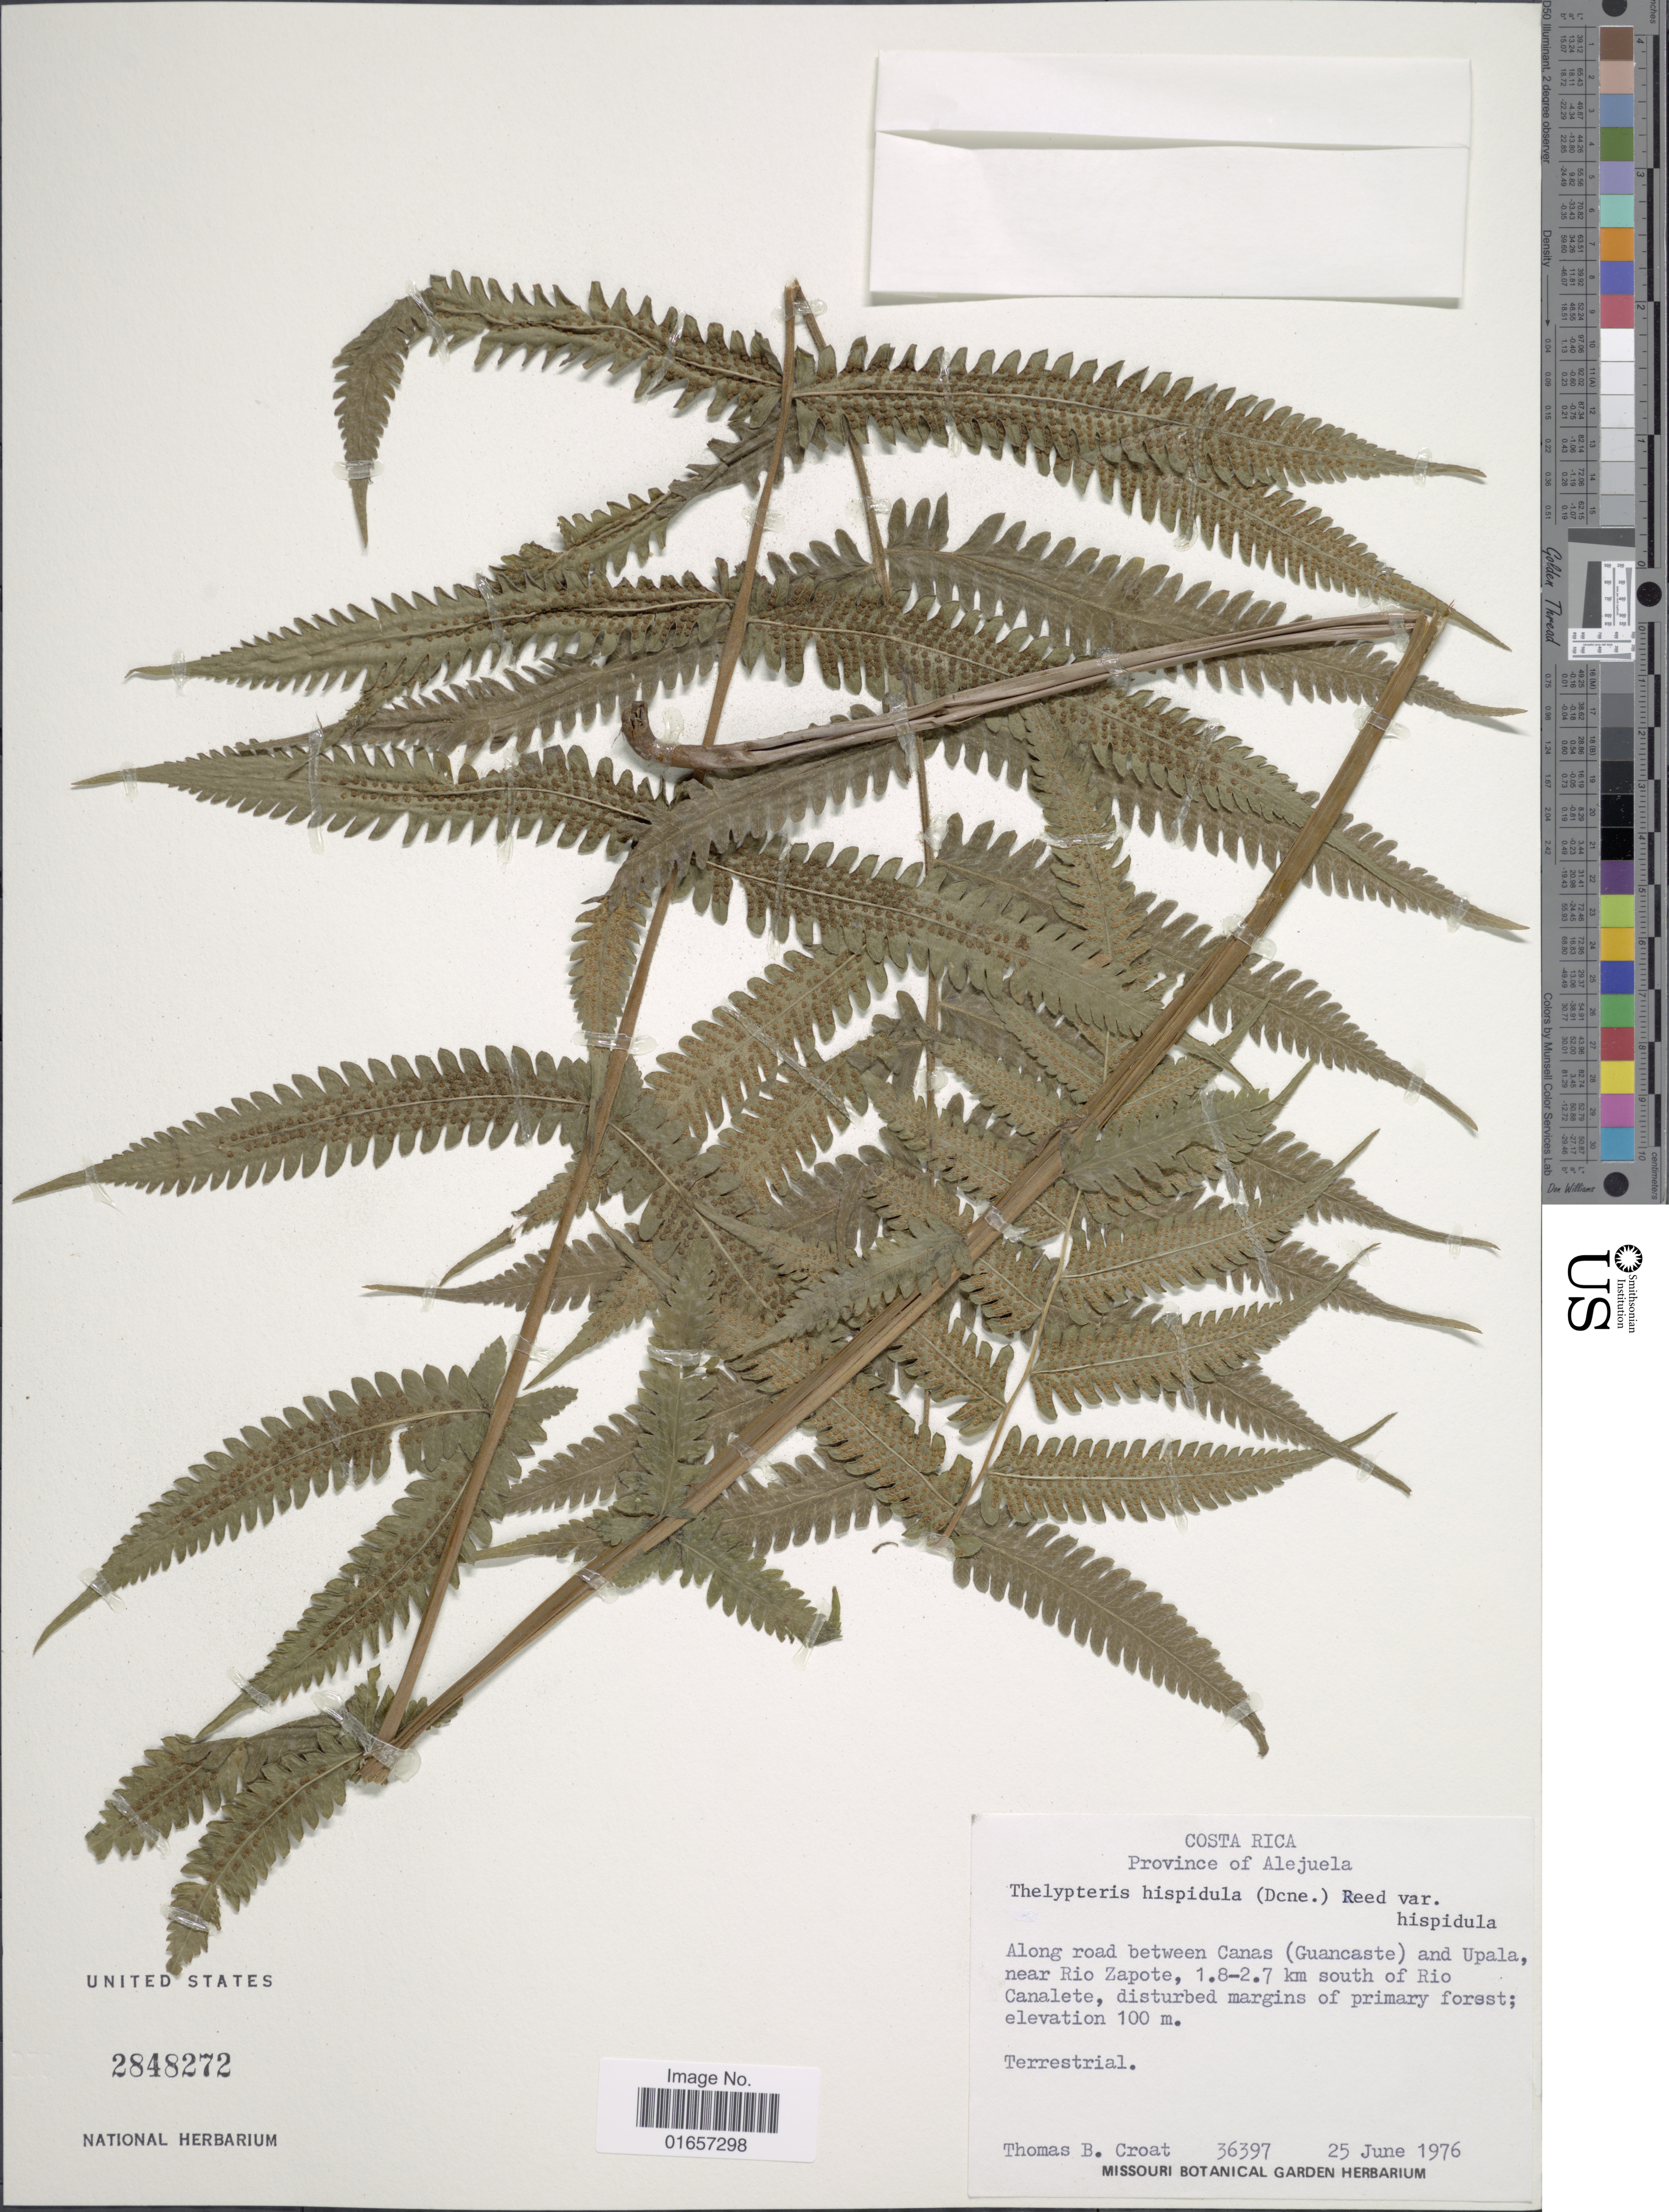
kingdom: Plantae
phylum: Tracheophyta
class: Polypodiopsida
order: Polypodiales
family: Thelypteridaceae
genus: Christella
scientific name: Christella hispidula var. hispidula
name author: (Decne.) Holttum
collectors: T. B. Croat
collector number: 36397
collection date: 1976-06-25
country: Costa Rica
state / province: Alajuela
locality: Alejuela, along road between Canas (Guancaste) and Upala, near Rio Zapote, 1.8- 2.7 km south of Rio Canalete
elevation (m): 100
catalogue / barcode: US 2848272